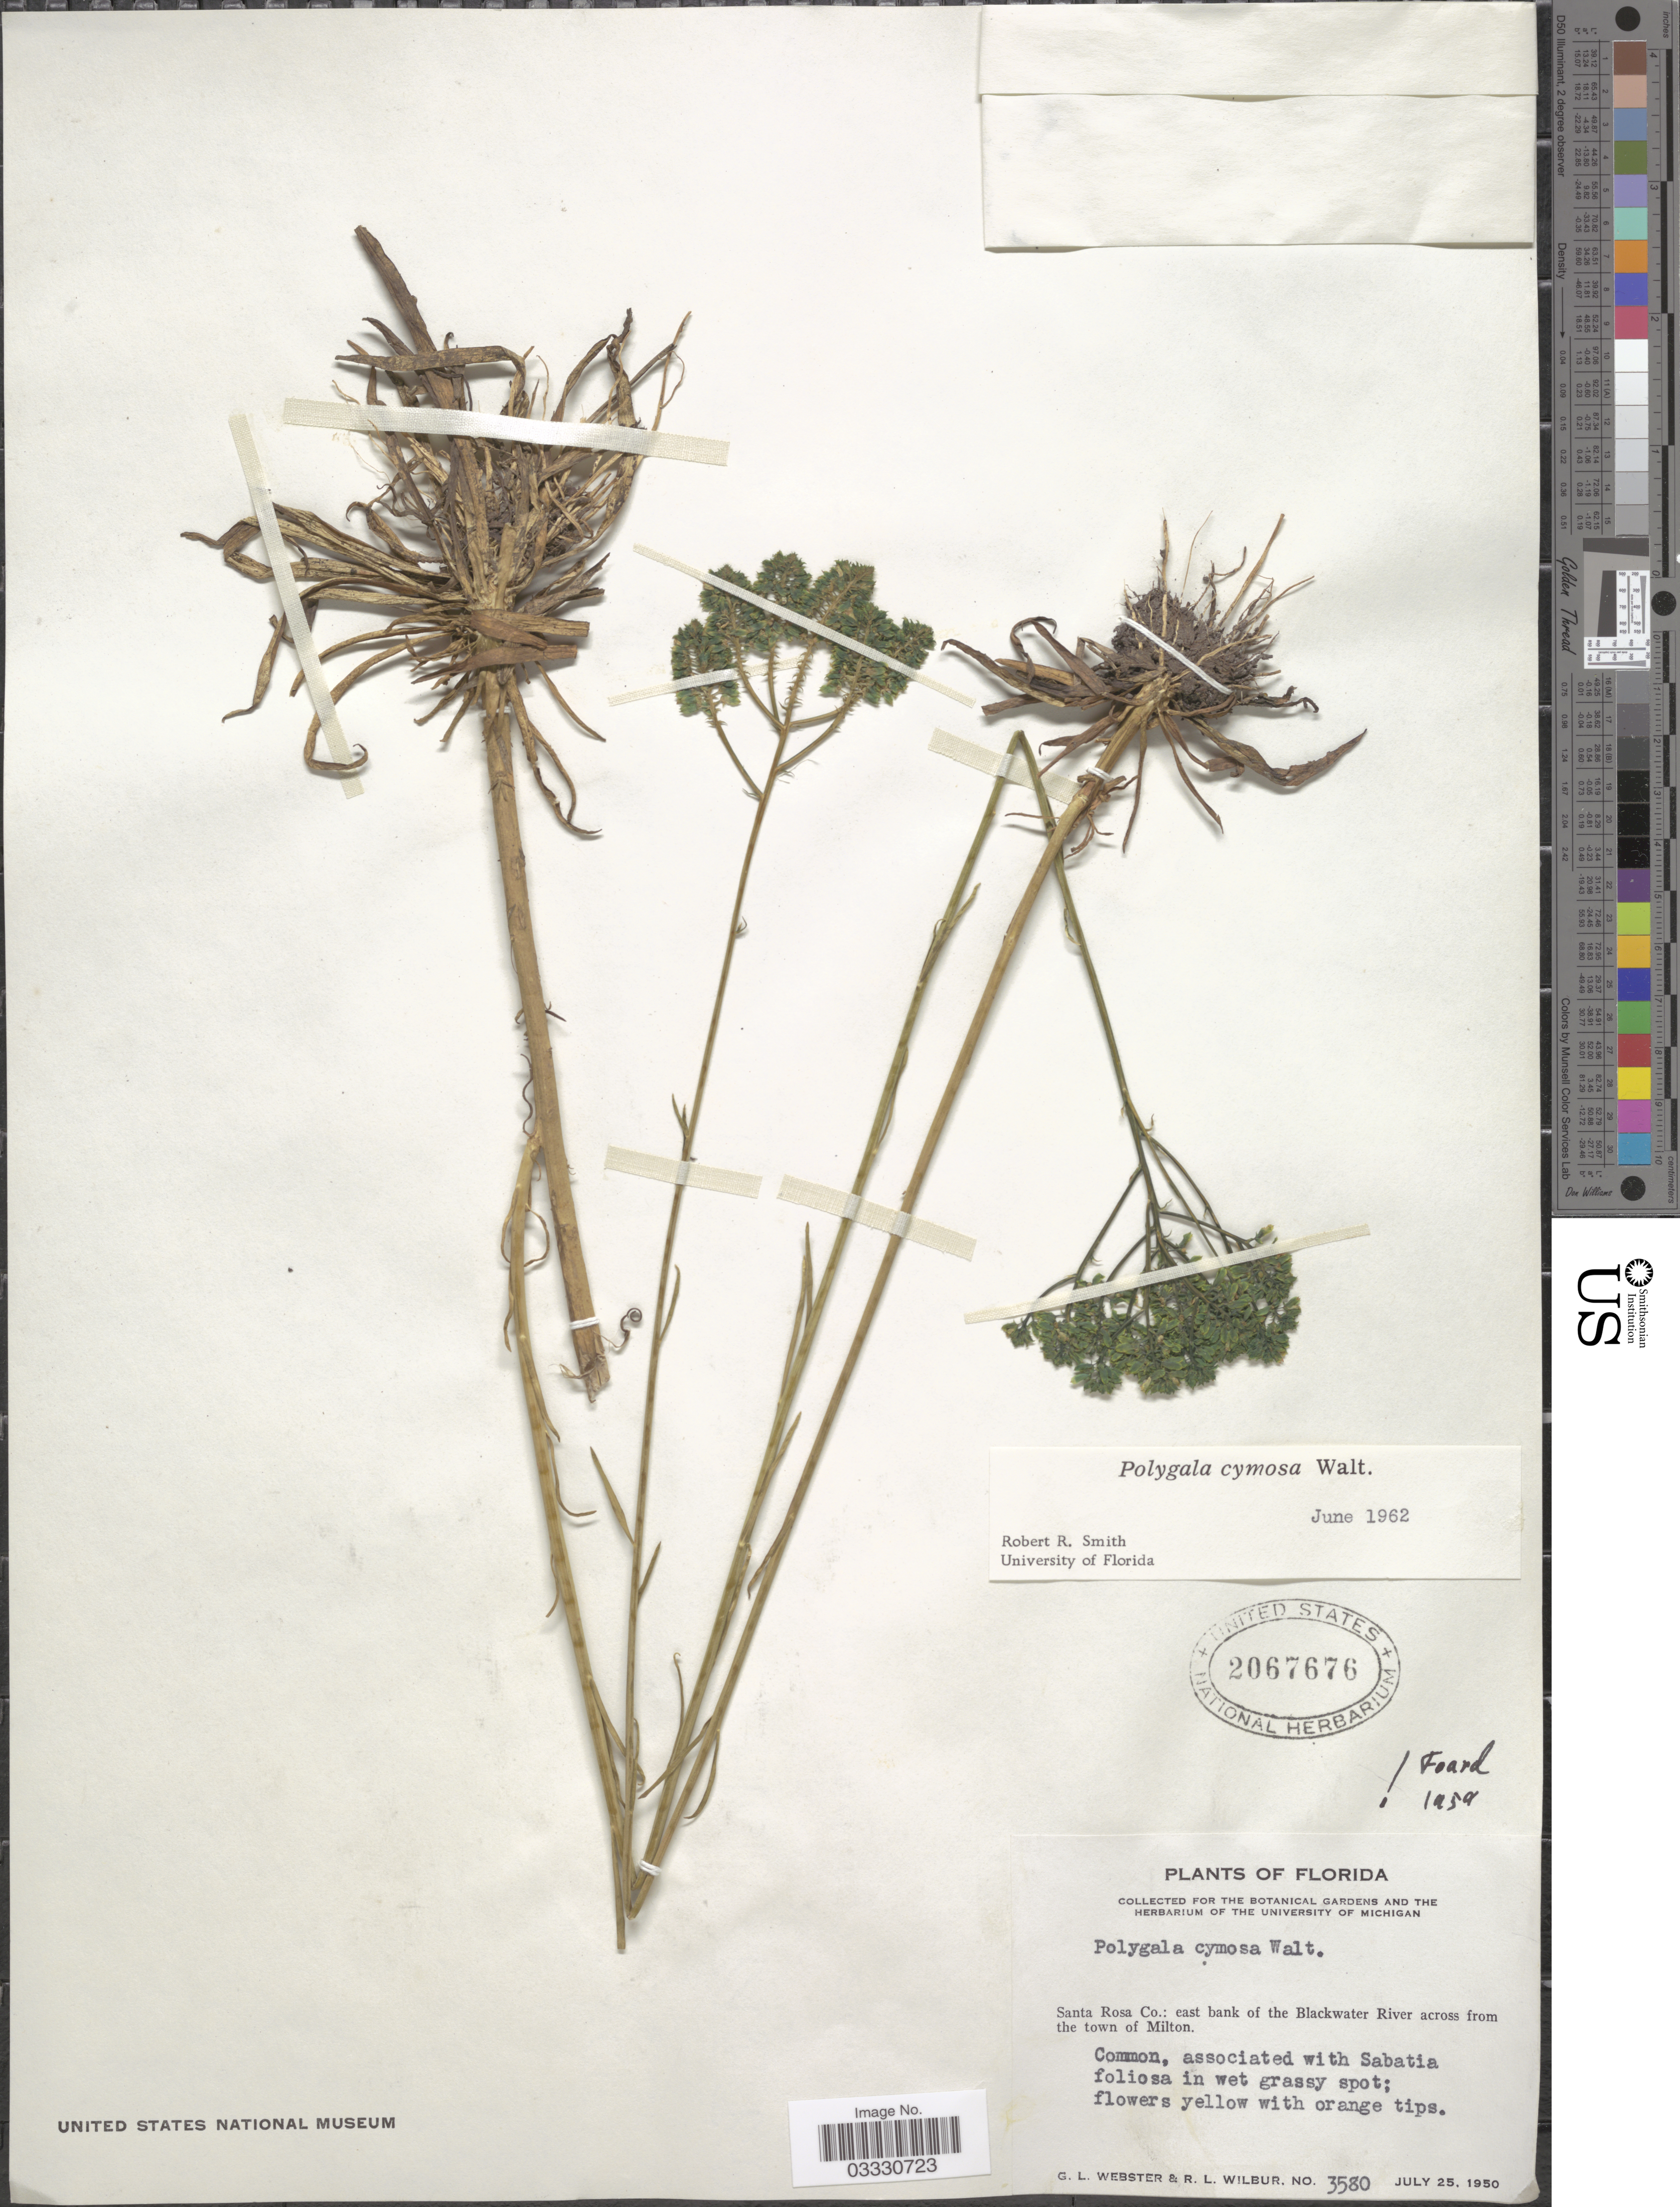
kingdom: Plantae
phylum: Tracheophyta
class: Magnoliopsida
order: Fabales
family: Polygalaceae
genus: Polygala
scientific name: Polygala cymosa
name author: Walter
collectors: G. L. Webster & R. L. Wilbur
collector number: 3580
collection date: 1950-07-25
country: United States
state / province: Florida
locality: Santa Rosa Co.: east bank of the Blackwater River across from the town of Milton.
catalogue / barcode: US 2067676